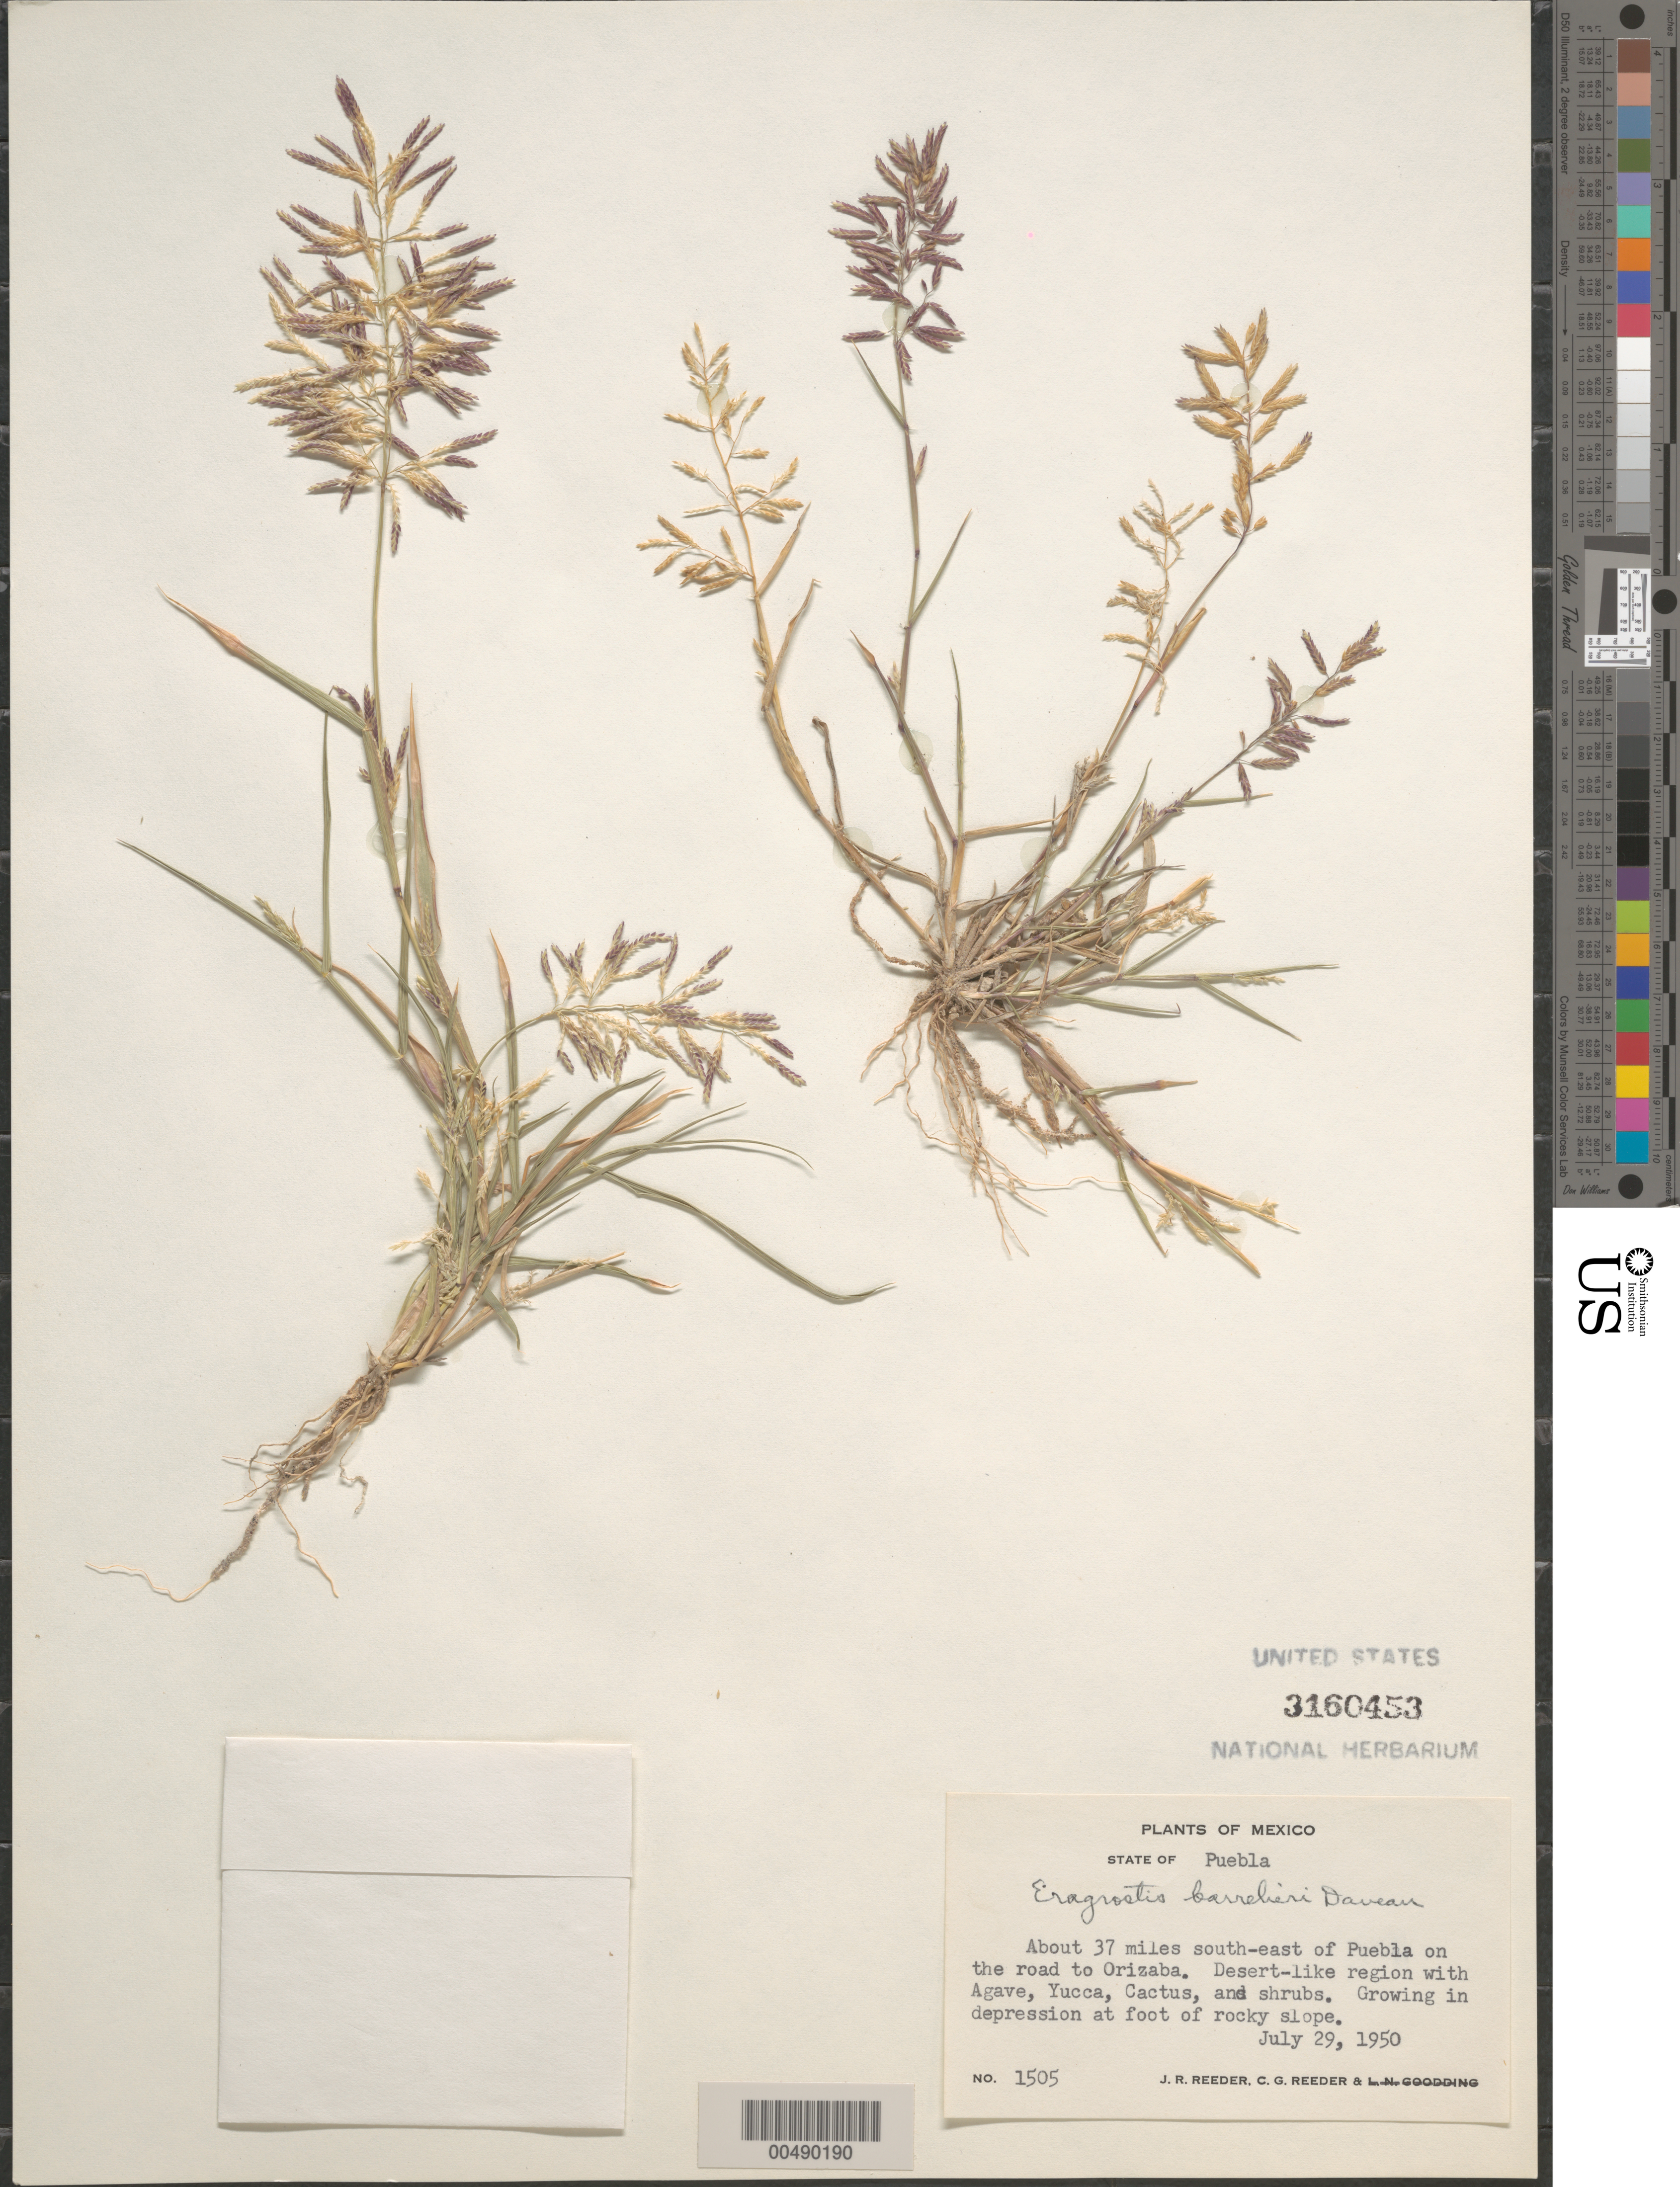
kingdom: Plantae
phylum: Tracheophyta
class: Liliopsida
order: Poales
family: Poaceae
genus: Eragrostis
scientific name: Eragrostis barrelieri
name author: Daveau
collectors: J. R. Reeder & C. G. Reeder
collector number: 1505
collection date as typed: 29 Jul 1950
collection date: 1950-07-29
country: Mexico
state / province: Puebla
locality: About 37 mi SE of Puebla on the rd to Orizaba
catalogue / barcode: US 3160453